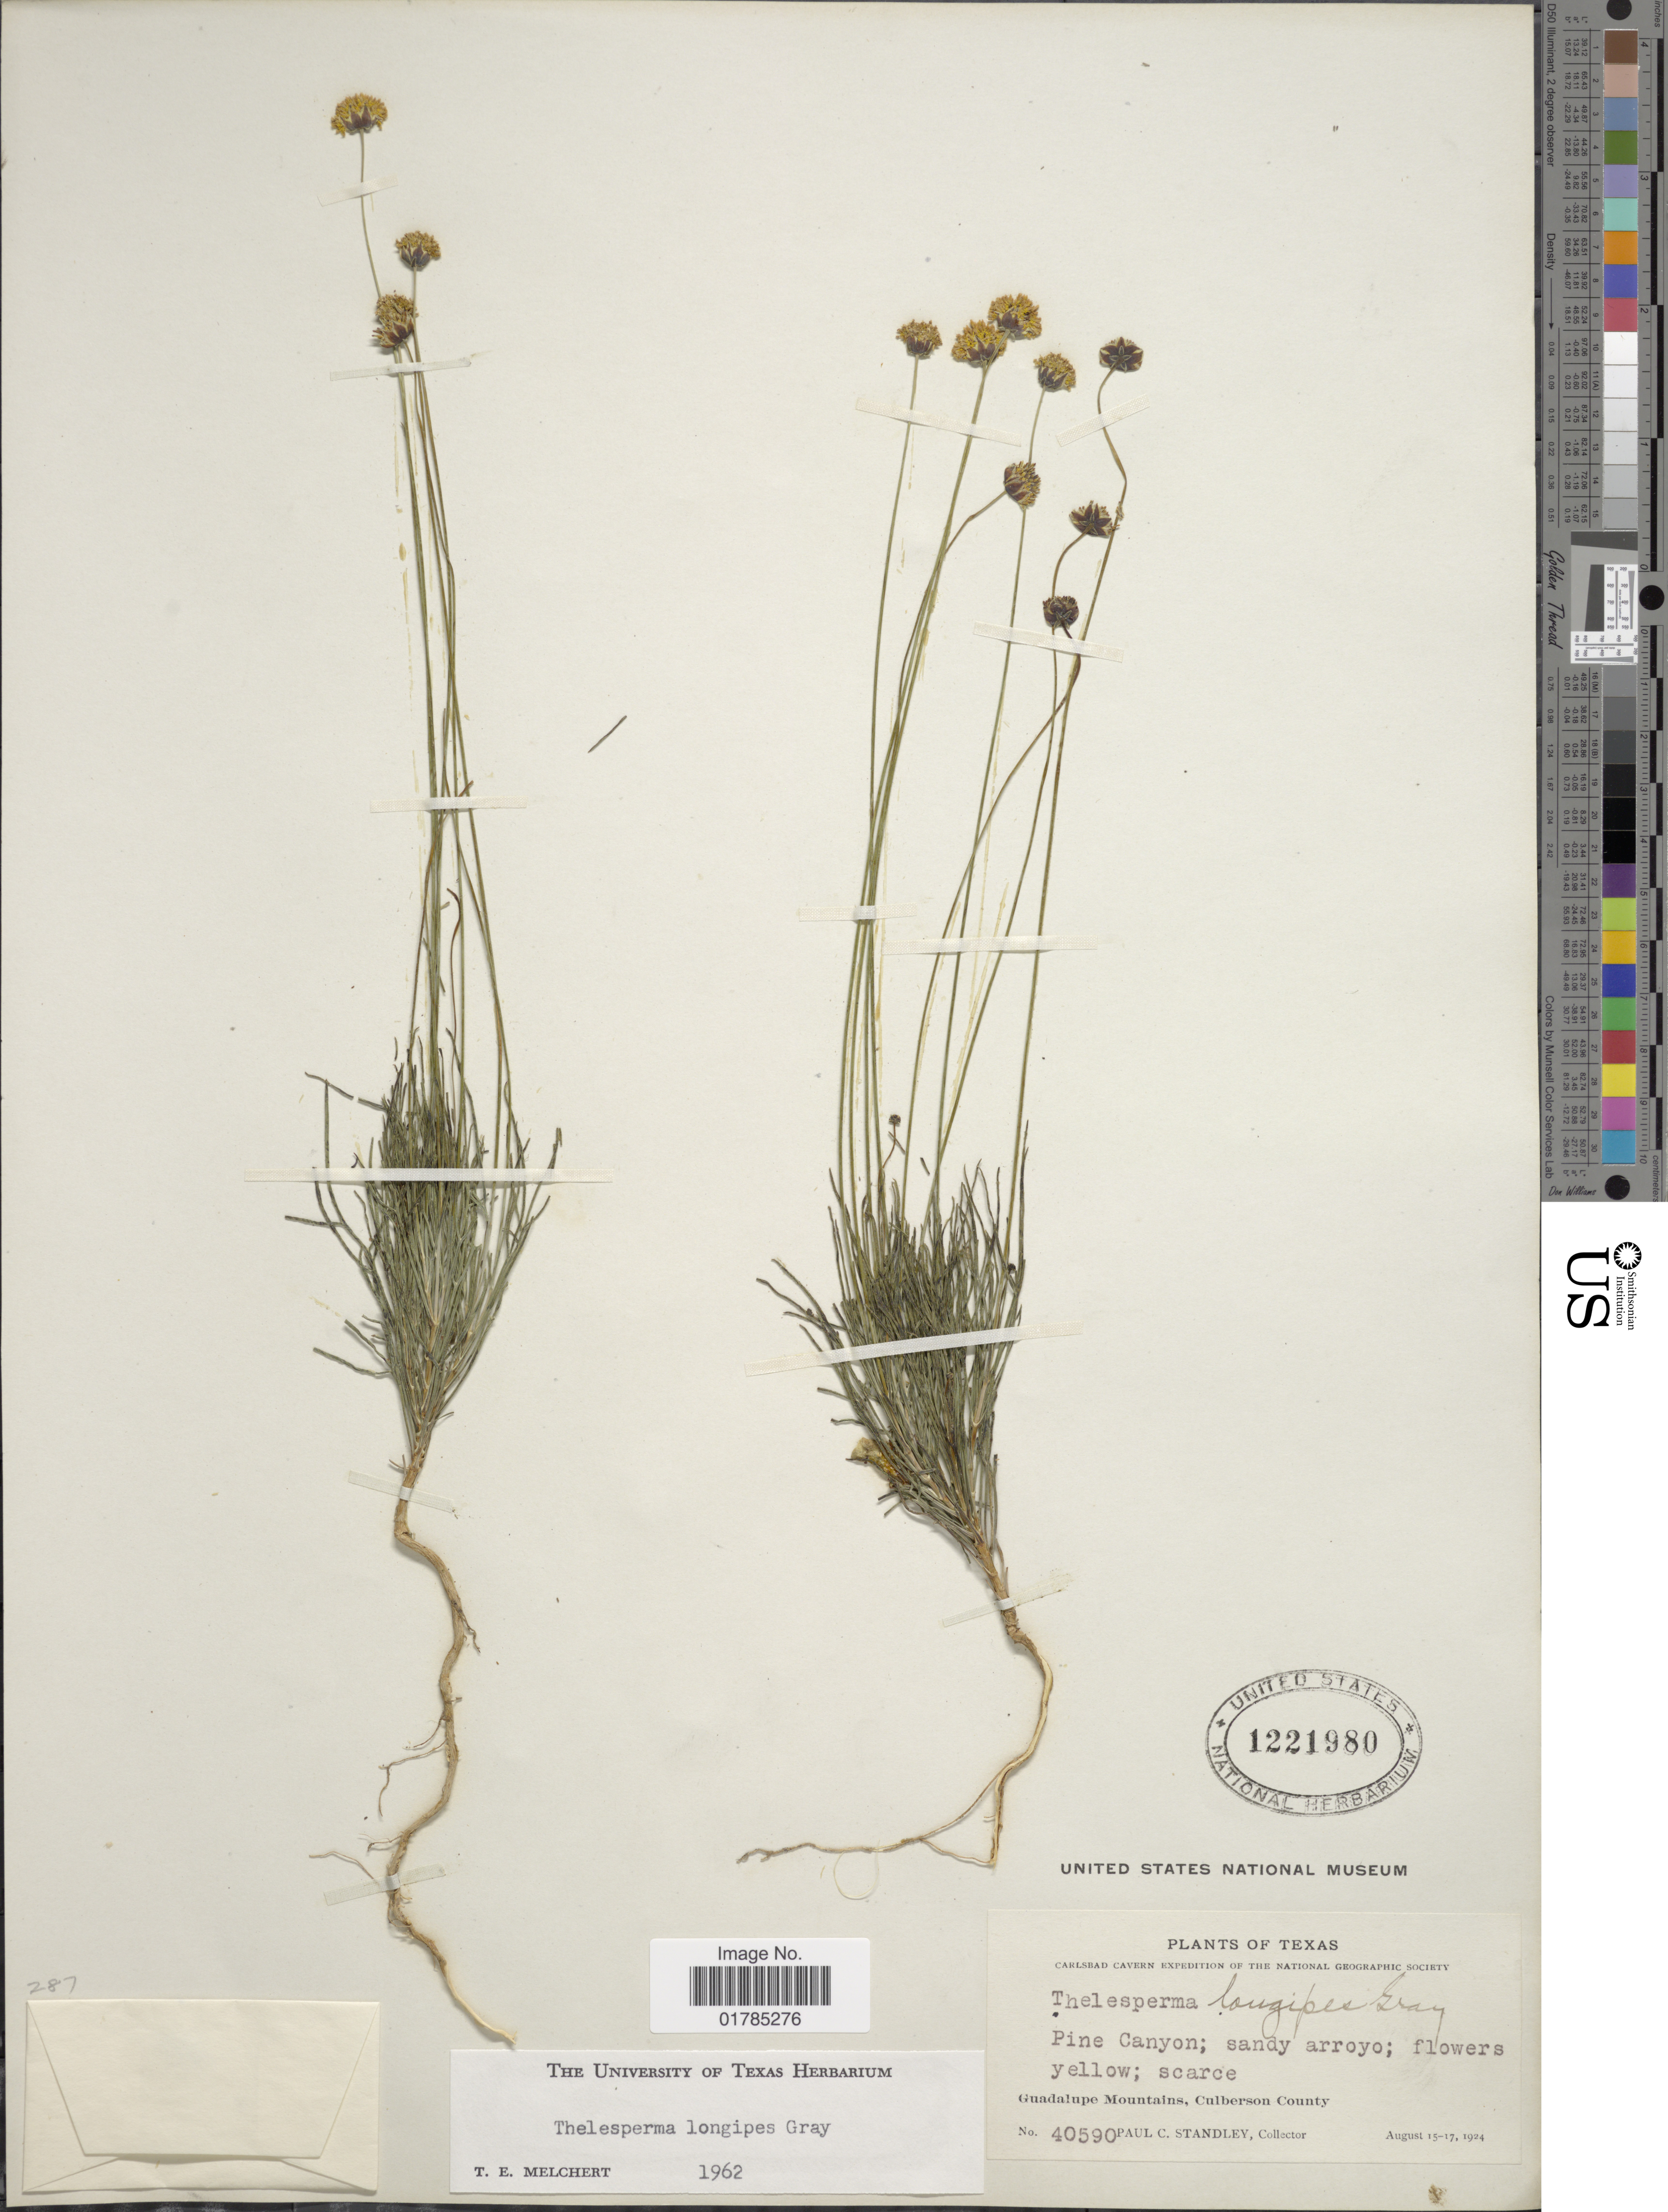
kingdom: Plantae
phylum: Tracheophyta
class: Magnoliopsida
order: Asterales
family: Asteraceae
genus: Thelesperma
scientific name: Thelesperma longipes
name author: A. Gray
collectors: P. C. Standley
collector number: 40590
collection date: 1924-08-15/1924-08-17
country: United States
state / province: Texas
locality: Guadalupe Mountains, Culberson County, Pine Canyon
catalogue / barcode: US 1221980